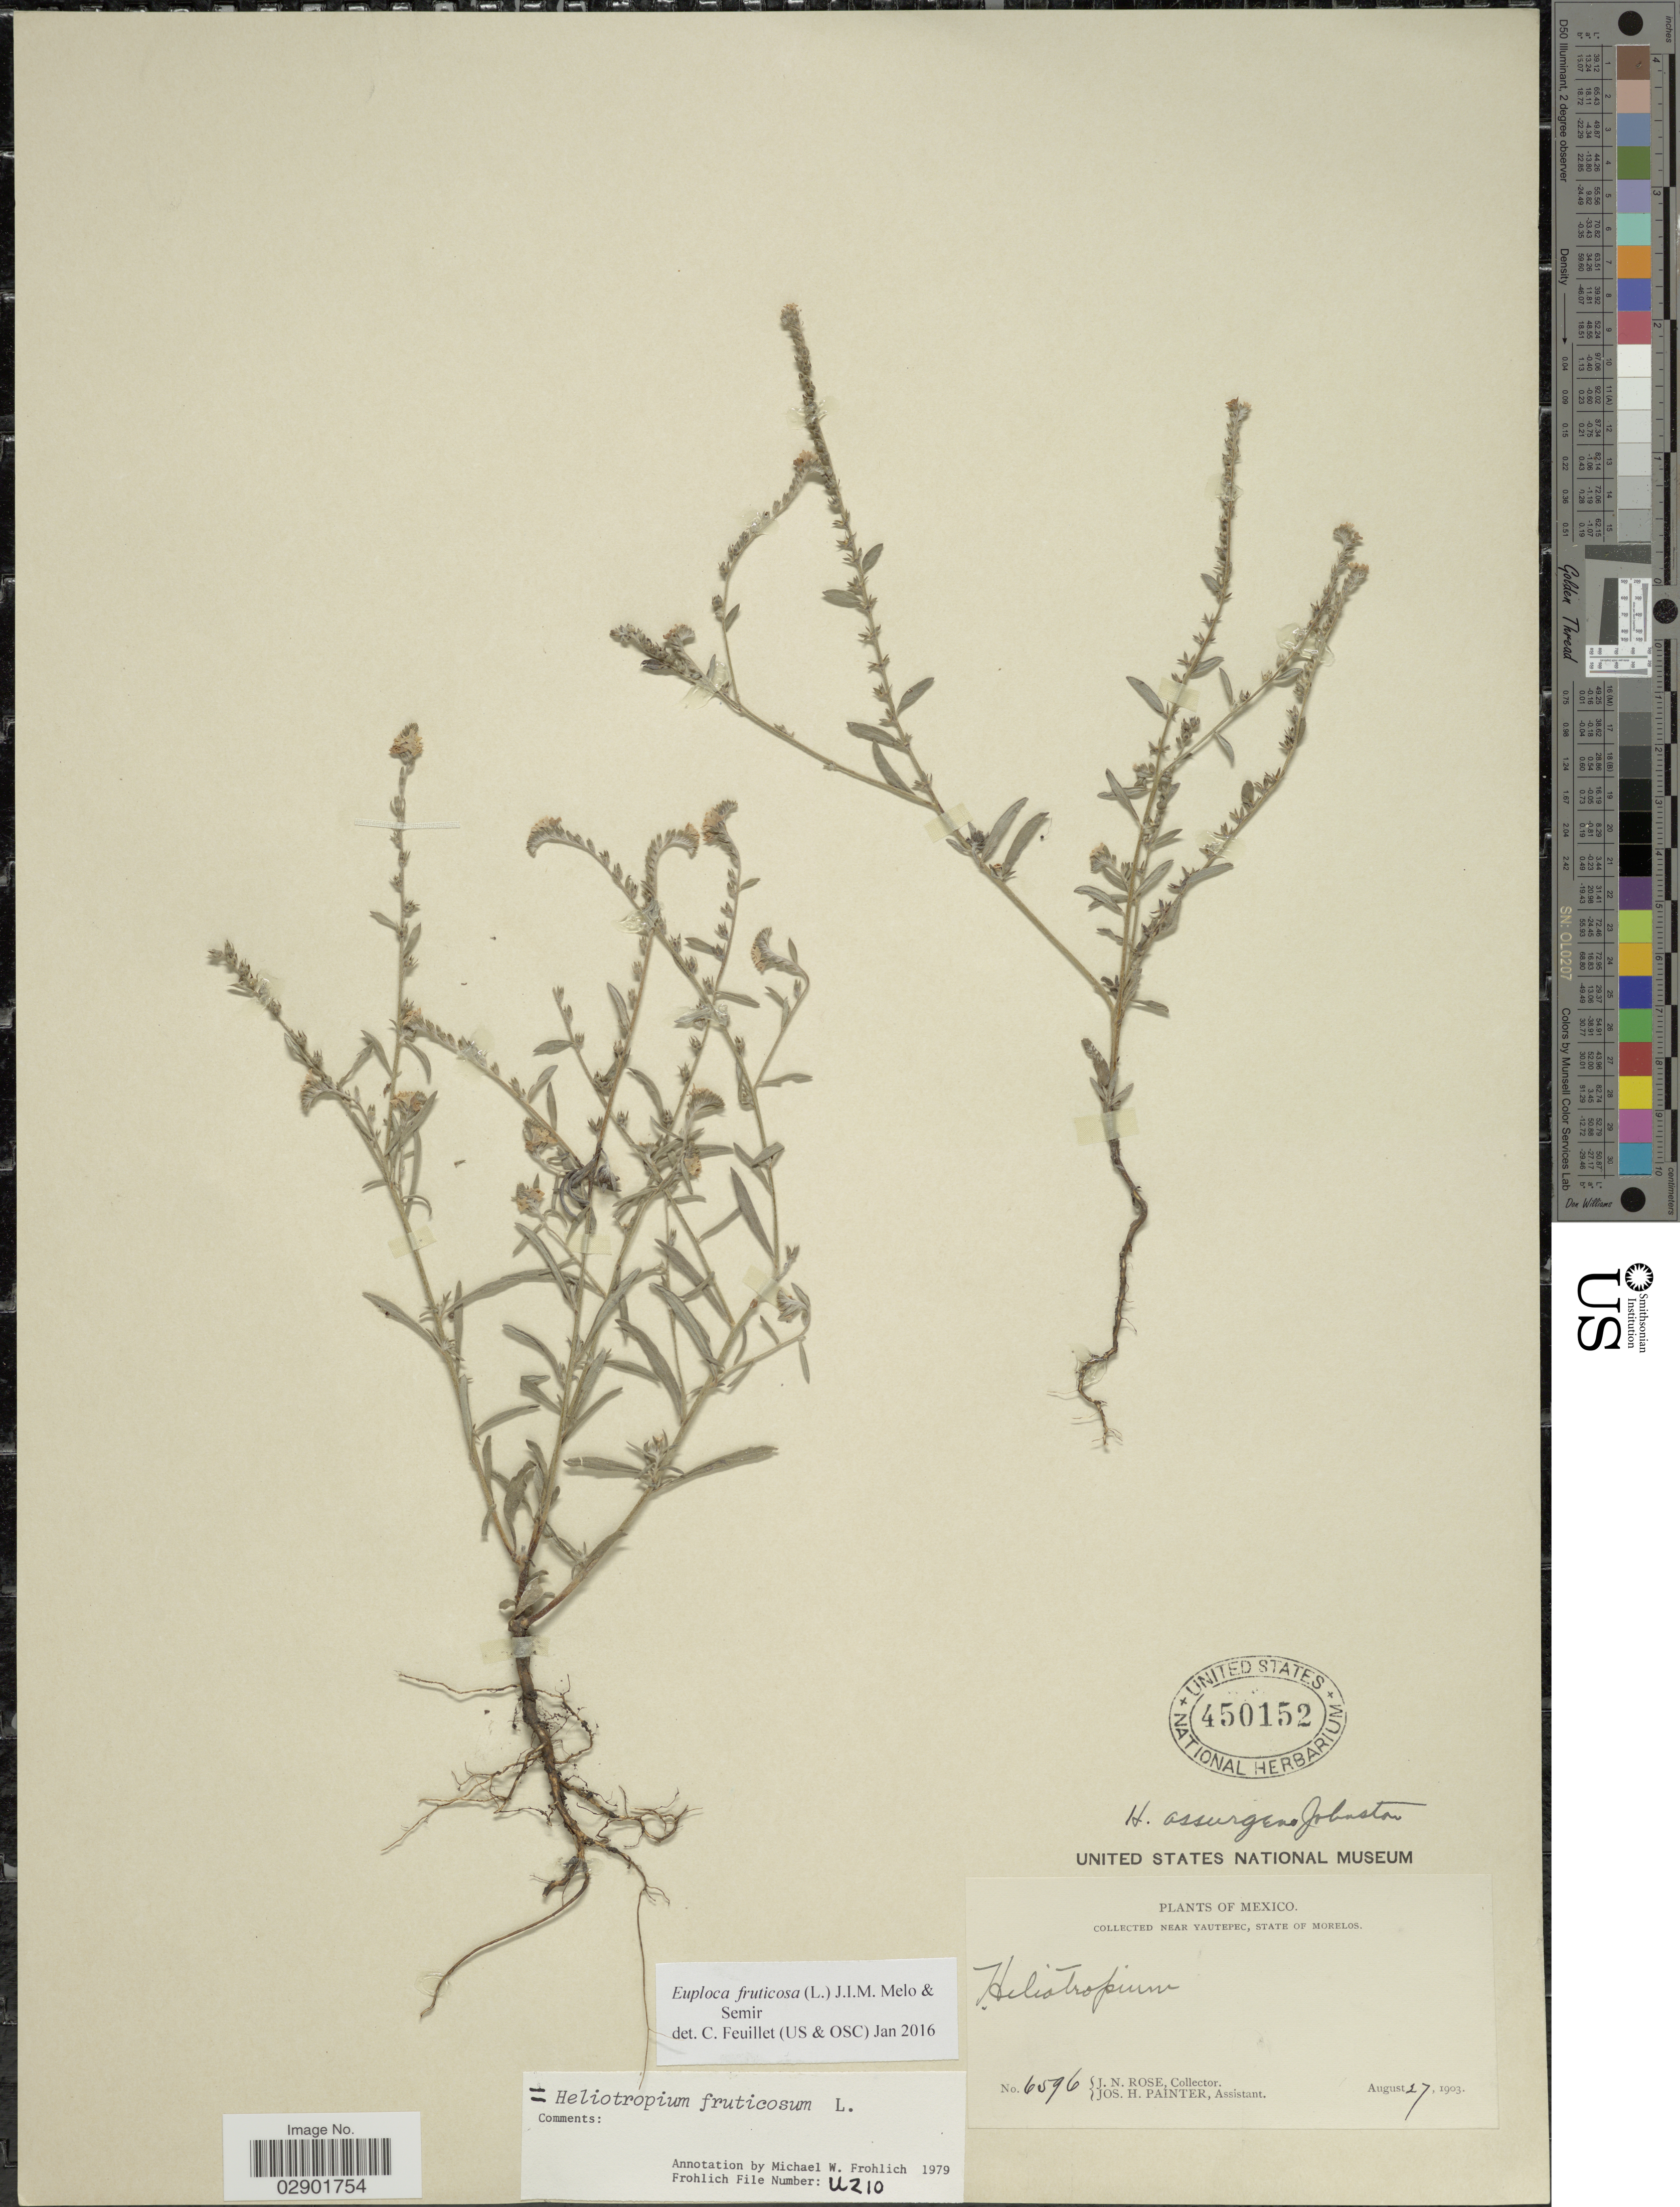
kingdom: Plantae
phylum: Tracheophyta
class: Magnoliopsida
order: Boraginales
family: Heliotropiaceae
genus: Euploca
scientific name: Euploca fruticosa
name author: (L.) J.I.M. Melo & Semir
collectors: J. N. Rose & J. H. Painter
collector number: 6596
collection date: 1903-08-27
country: Mexico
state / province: Morelos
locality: Near Yautepec.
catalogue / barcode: US 450152